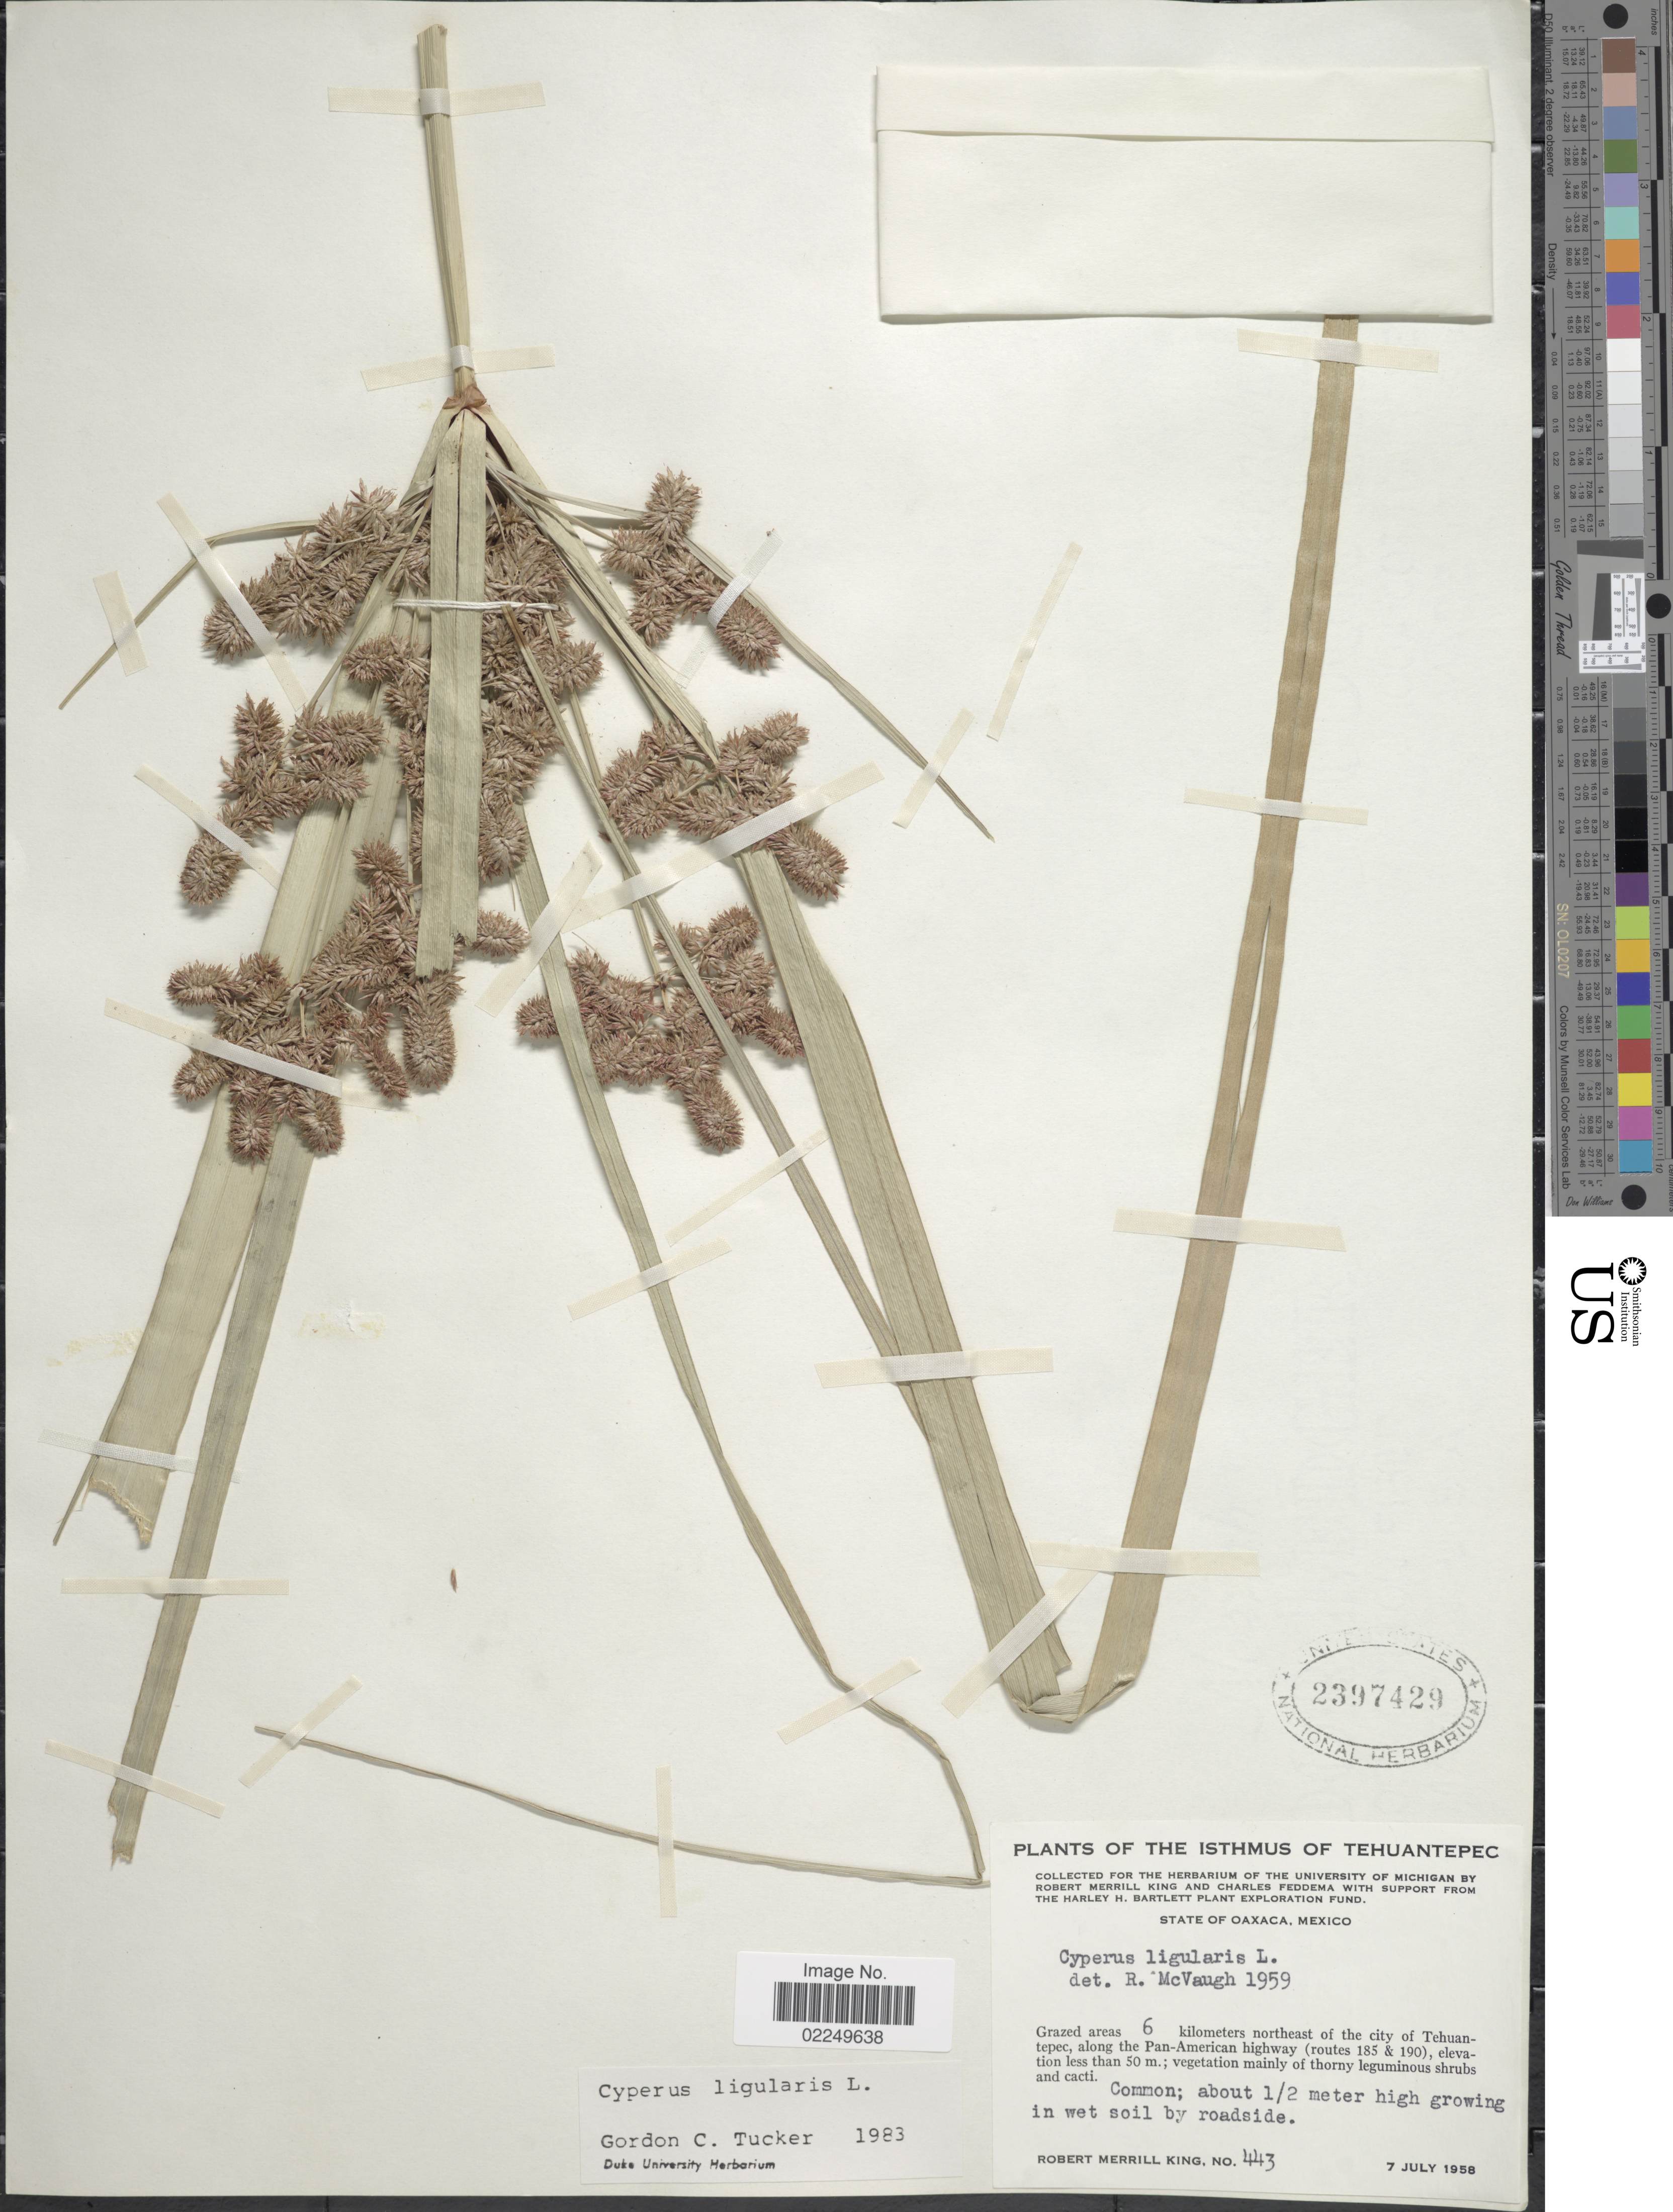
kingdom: Plantae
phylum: Tracheophyta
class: Liliopsida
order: Poales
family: Cyperaceae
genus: Cyperus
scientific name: Cyperus ligularis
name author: L.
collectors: R. M. King, C. Feddema & H. H. Bartlett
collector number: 443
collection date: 1958-07-07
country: Mexico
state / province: Oaxaca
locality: The Isthmus of Tehuantepec, State of Oaxaca, Mexico, Grazed areas 6 kilometros northeast of the city of Tehuantepec, along the Pan-American highway (routes 185 & 190)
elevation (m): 50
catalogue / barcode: US 2397429